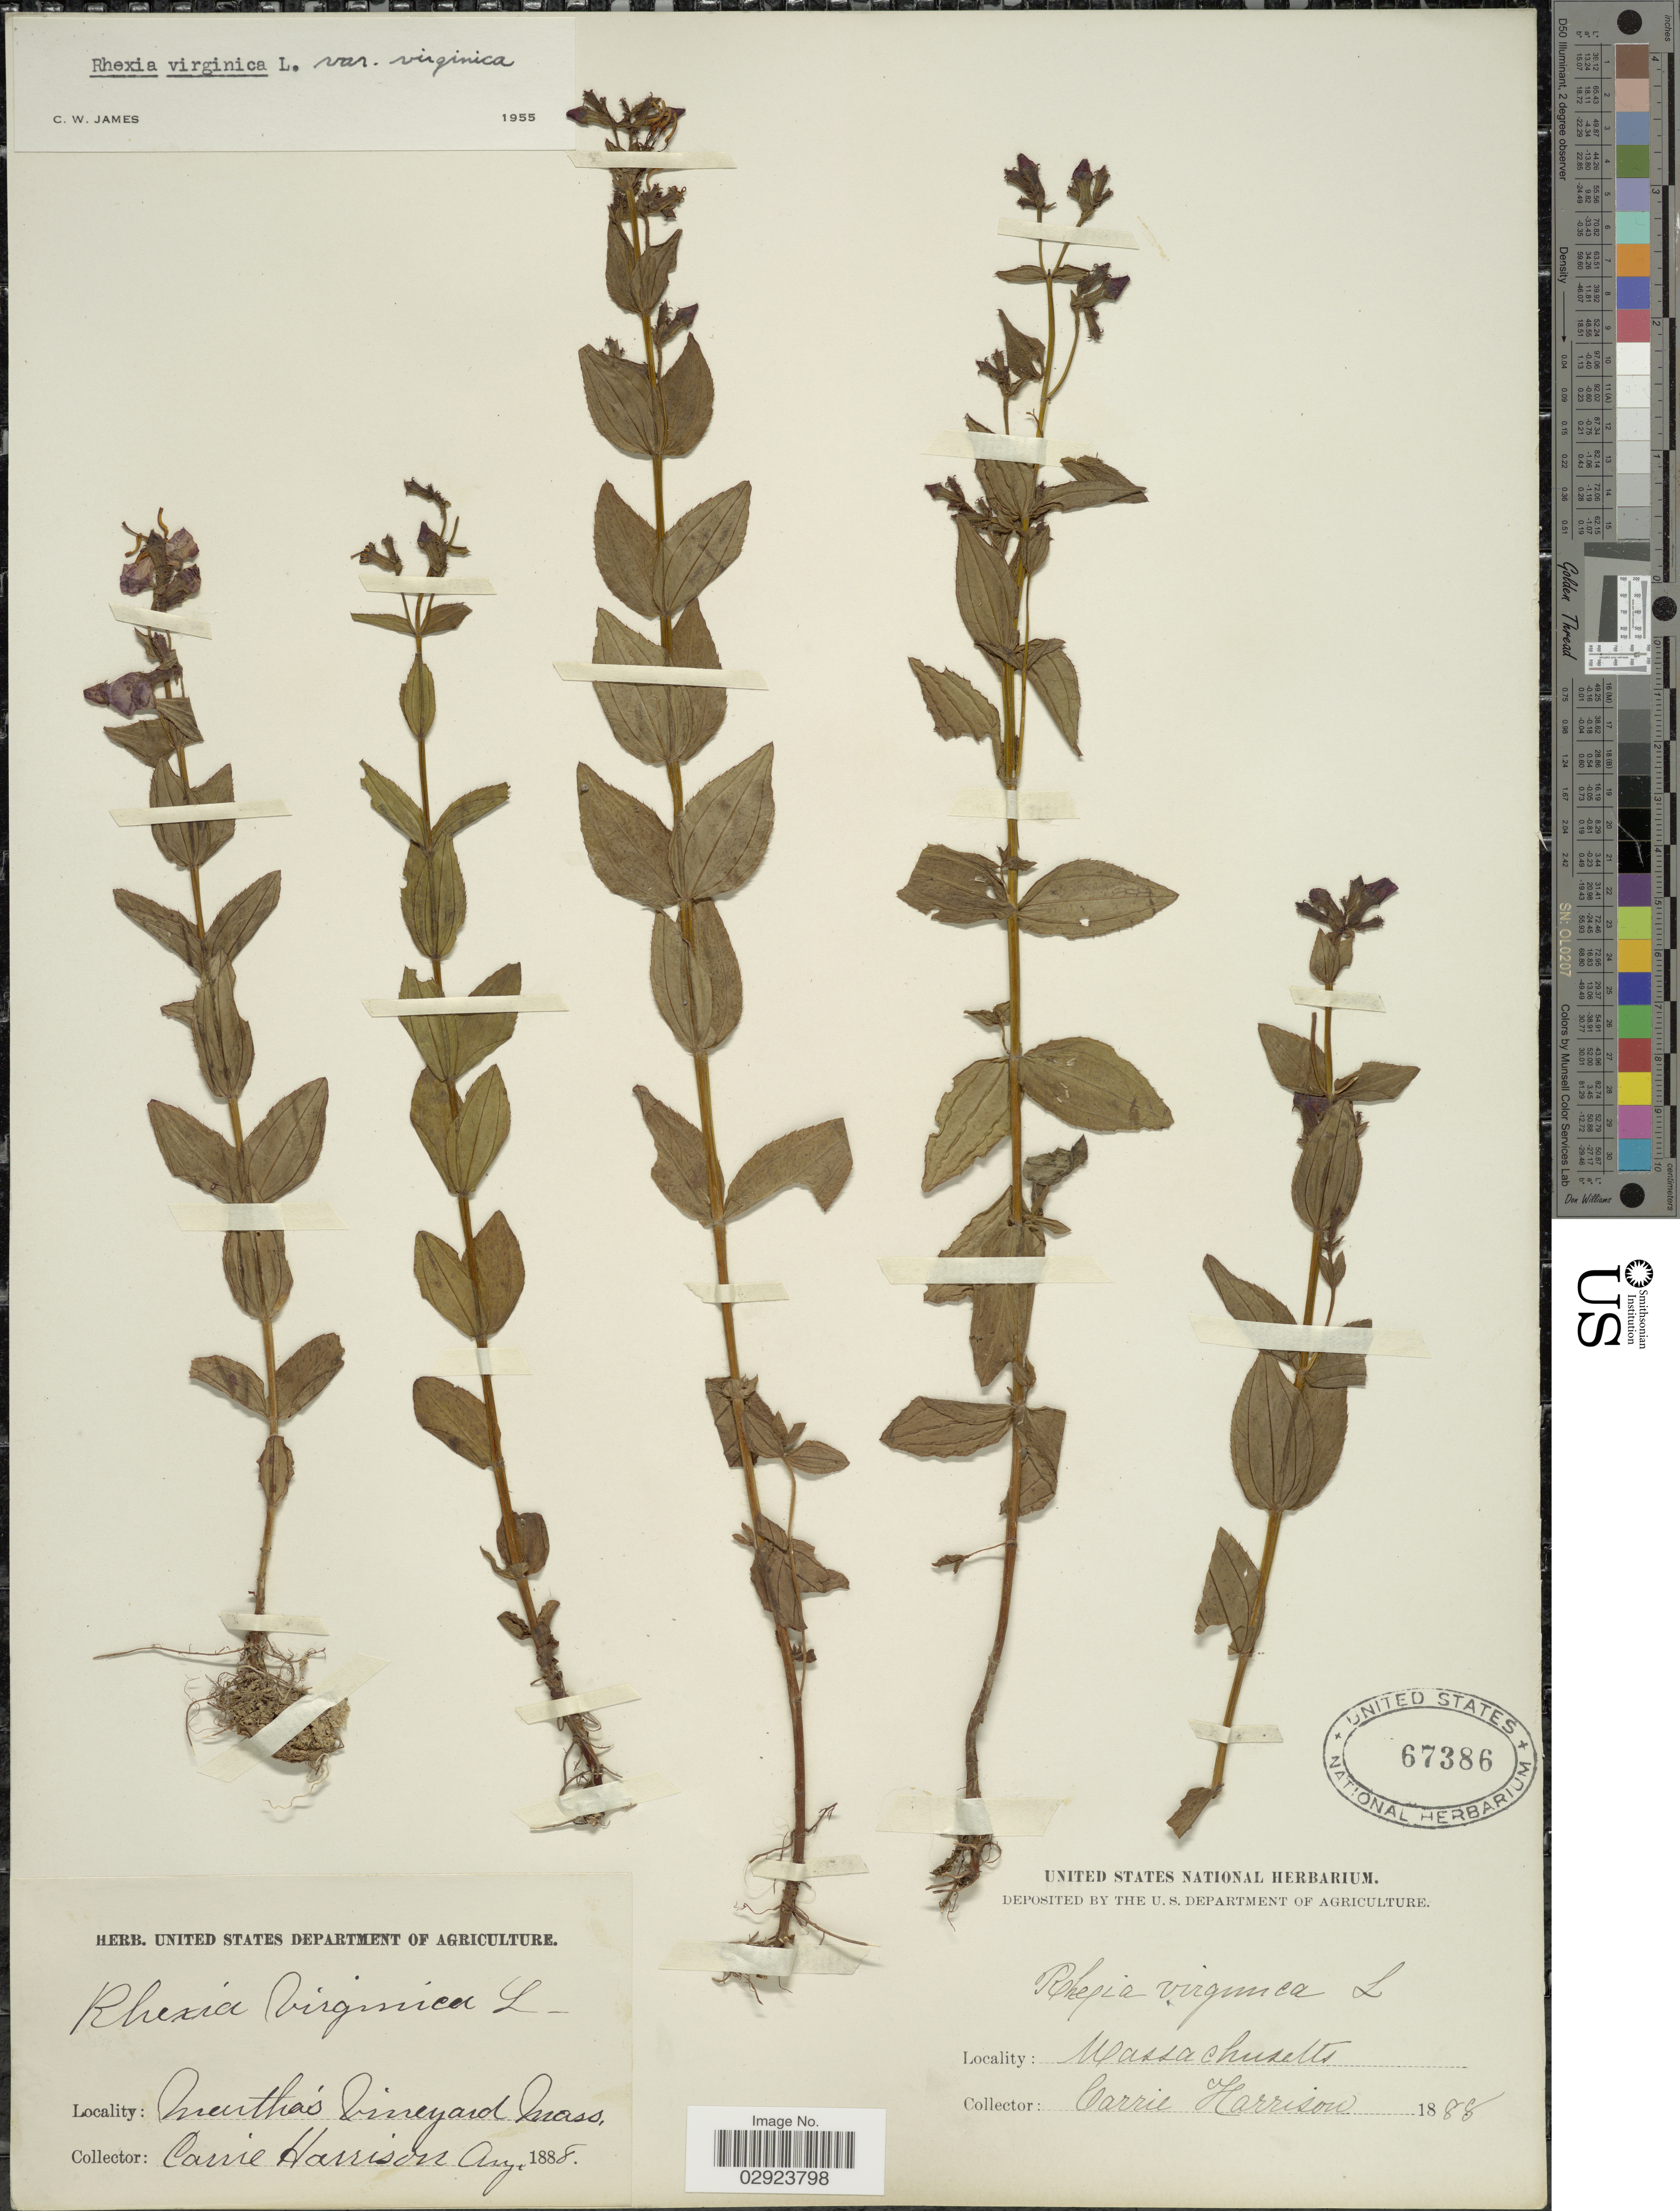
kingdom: Plantae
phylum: Tracheophyta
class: Magnoliopsida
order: Myrtales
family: Melastomataceae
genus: Rhexia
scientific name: Rhexia virginica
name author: L.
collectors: C. Harrison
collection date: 1888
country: United States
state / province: Massachusetts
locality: Martha's Vineyard Mass.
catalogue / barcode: US 67386